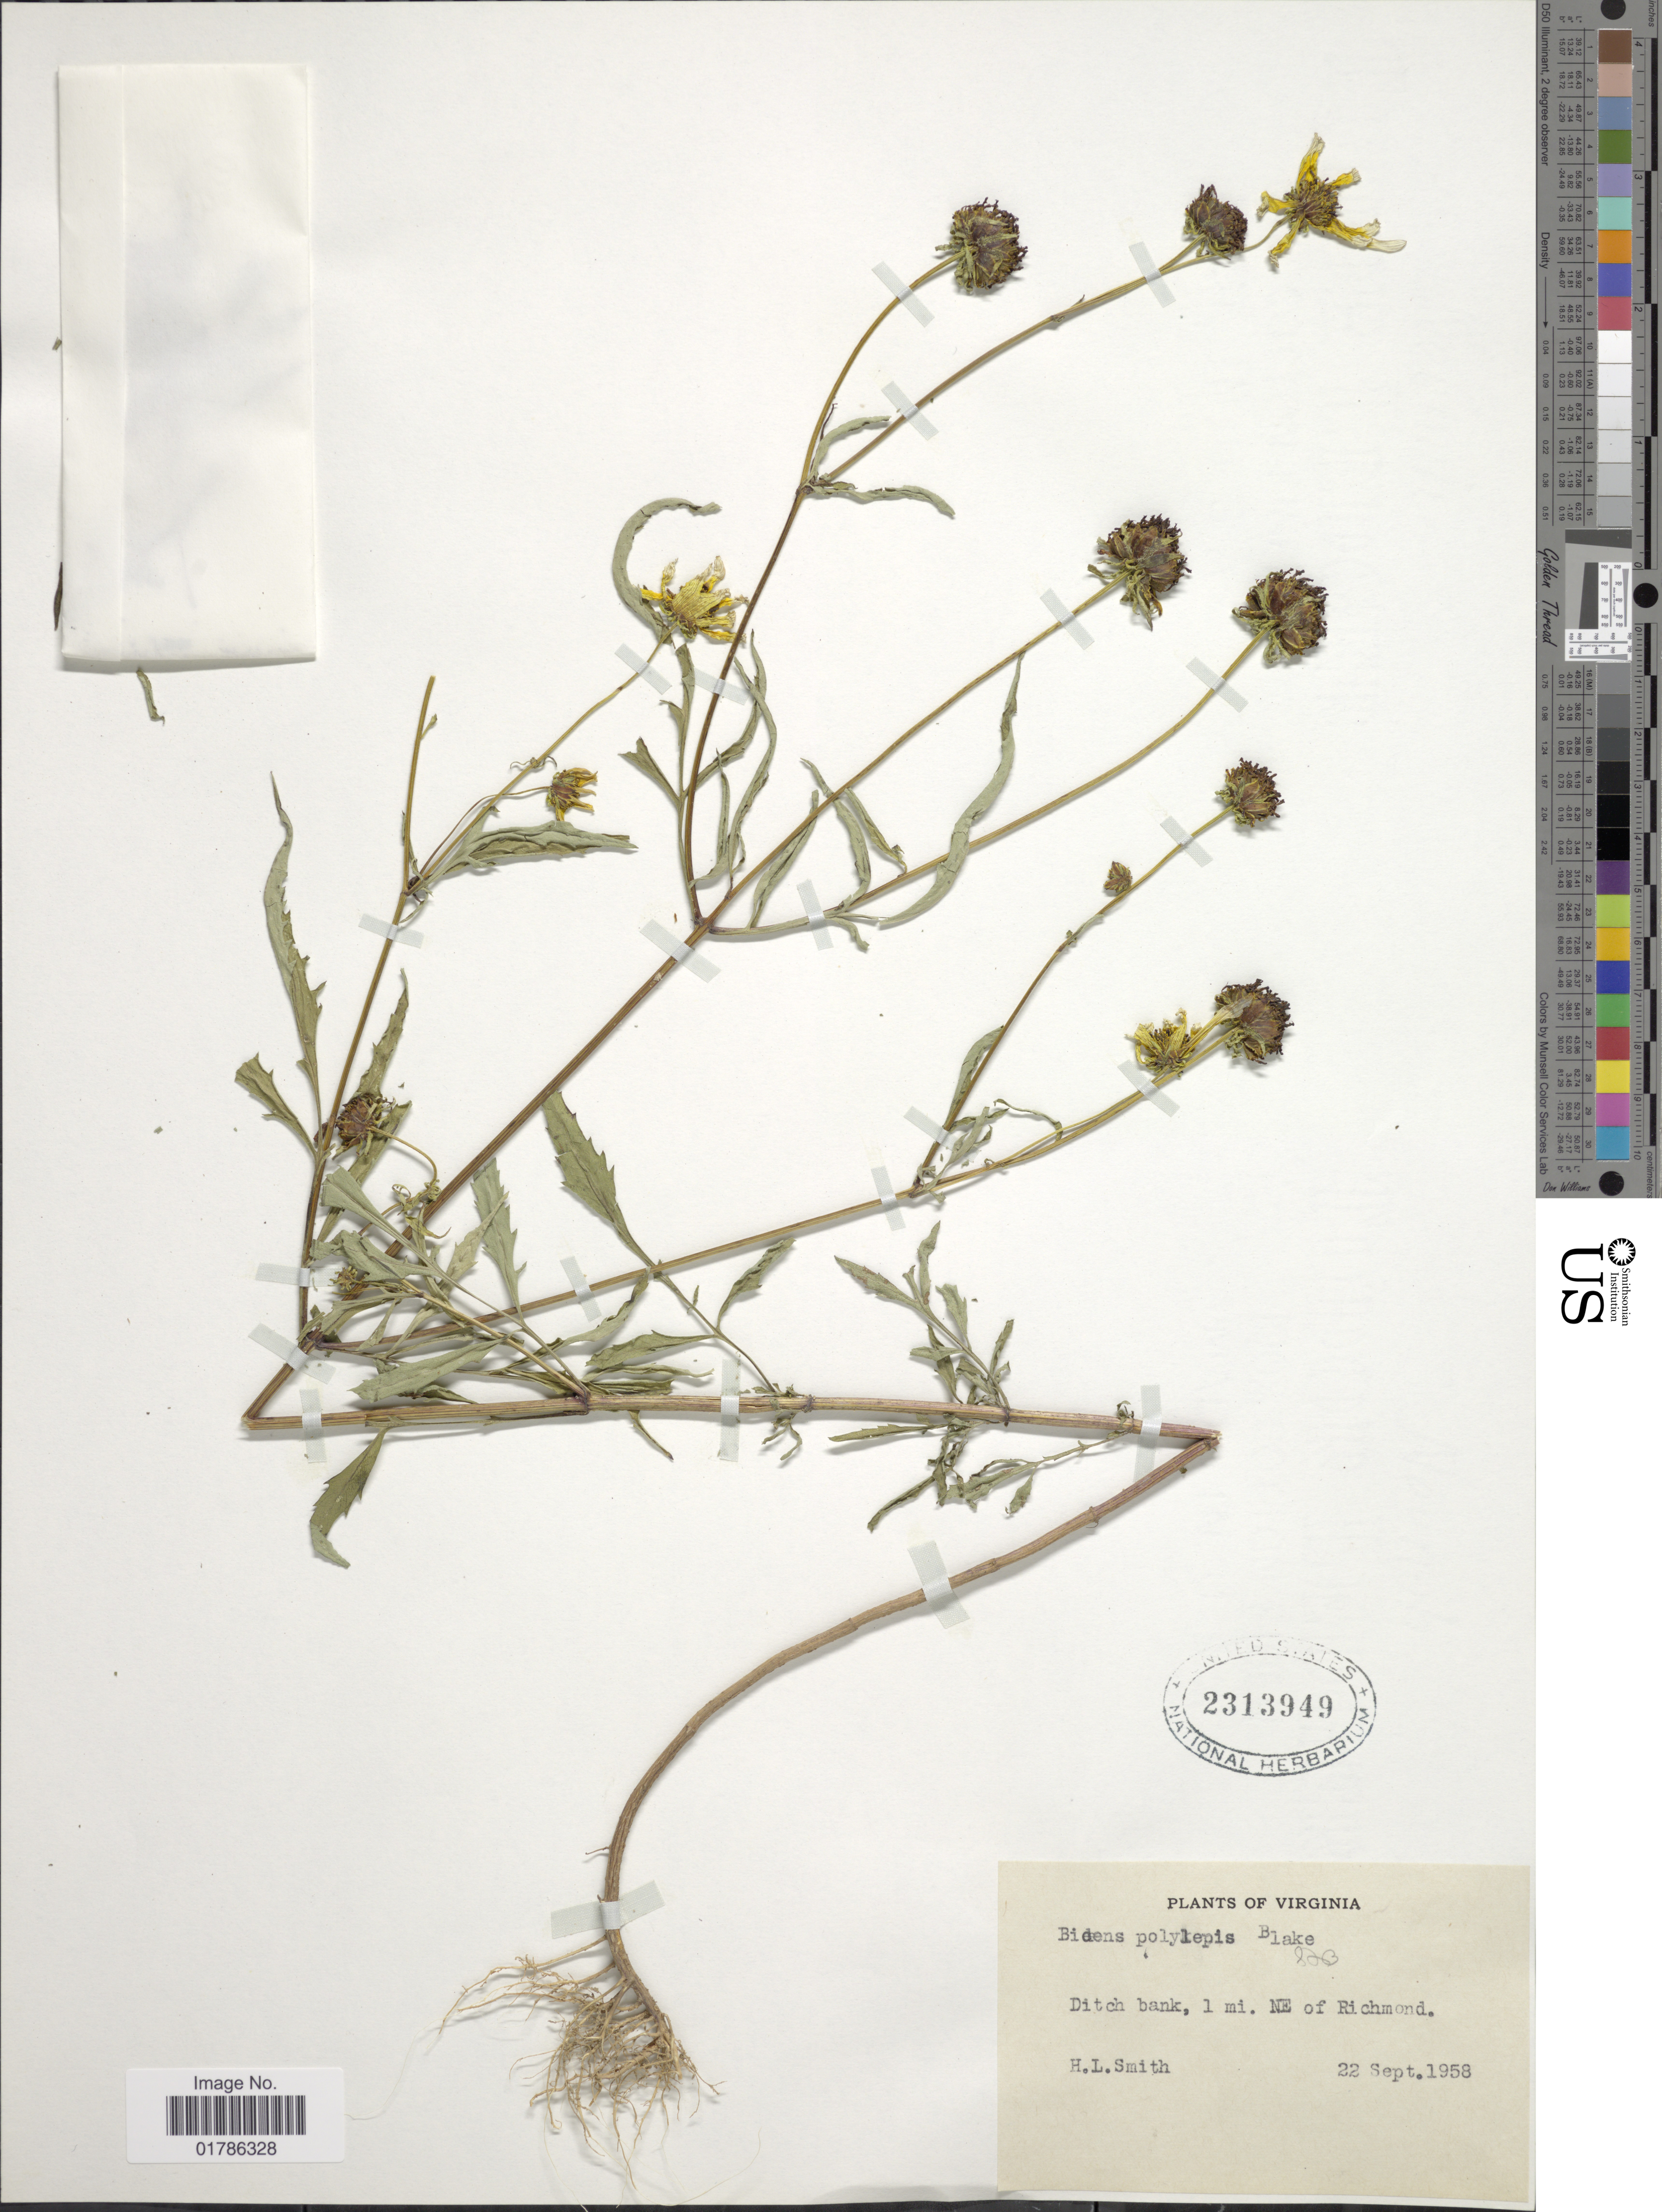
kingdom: Plantae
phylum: Tracheophyta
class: Magnoliopsida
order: Asterales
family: Asteraceae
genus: Bidens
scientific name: Bidens coronata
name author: (L.) Britton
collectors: H. L. Smith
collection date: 1958-09-22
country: United States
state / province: Virginia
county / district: City of Richmond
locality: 1 mi. NE of Richmond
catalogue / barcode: US 2313949